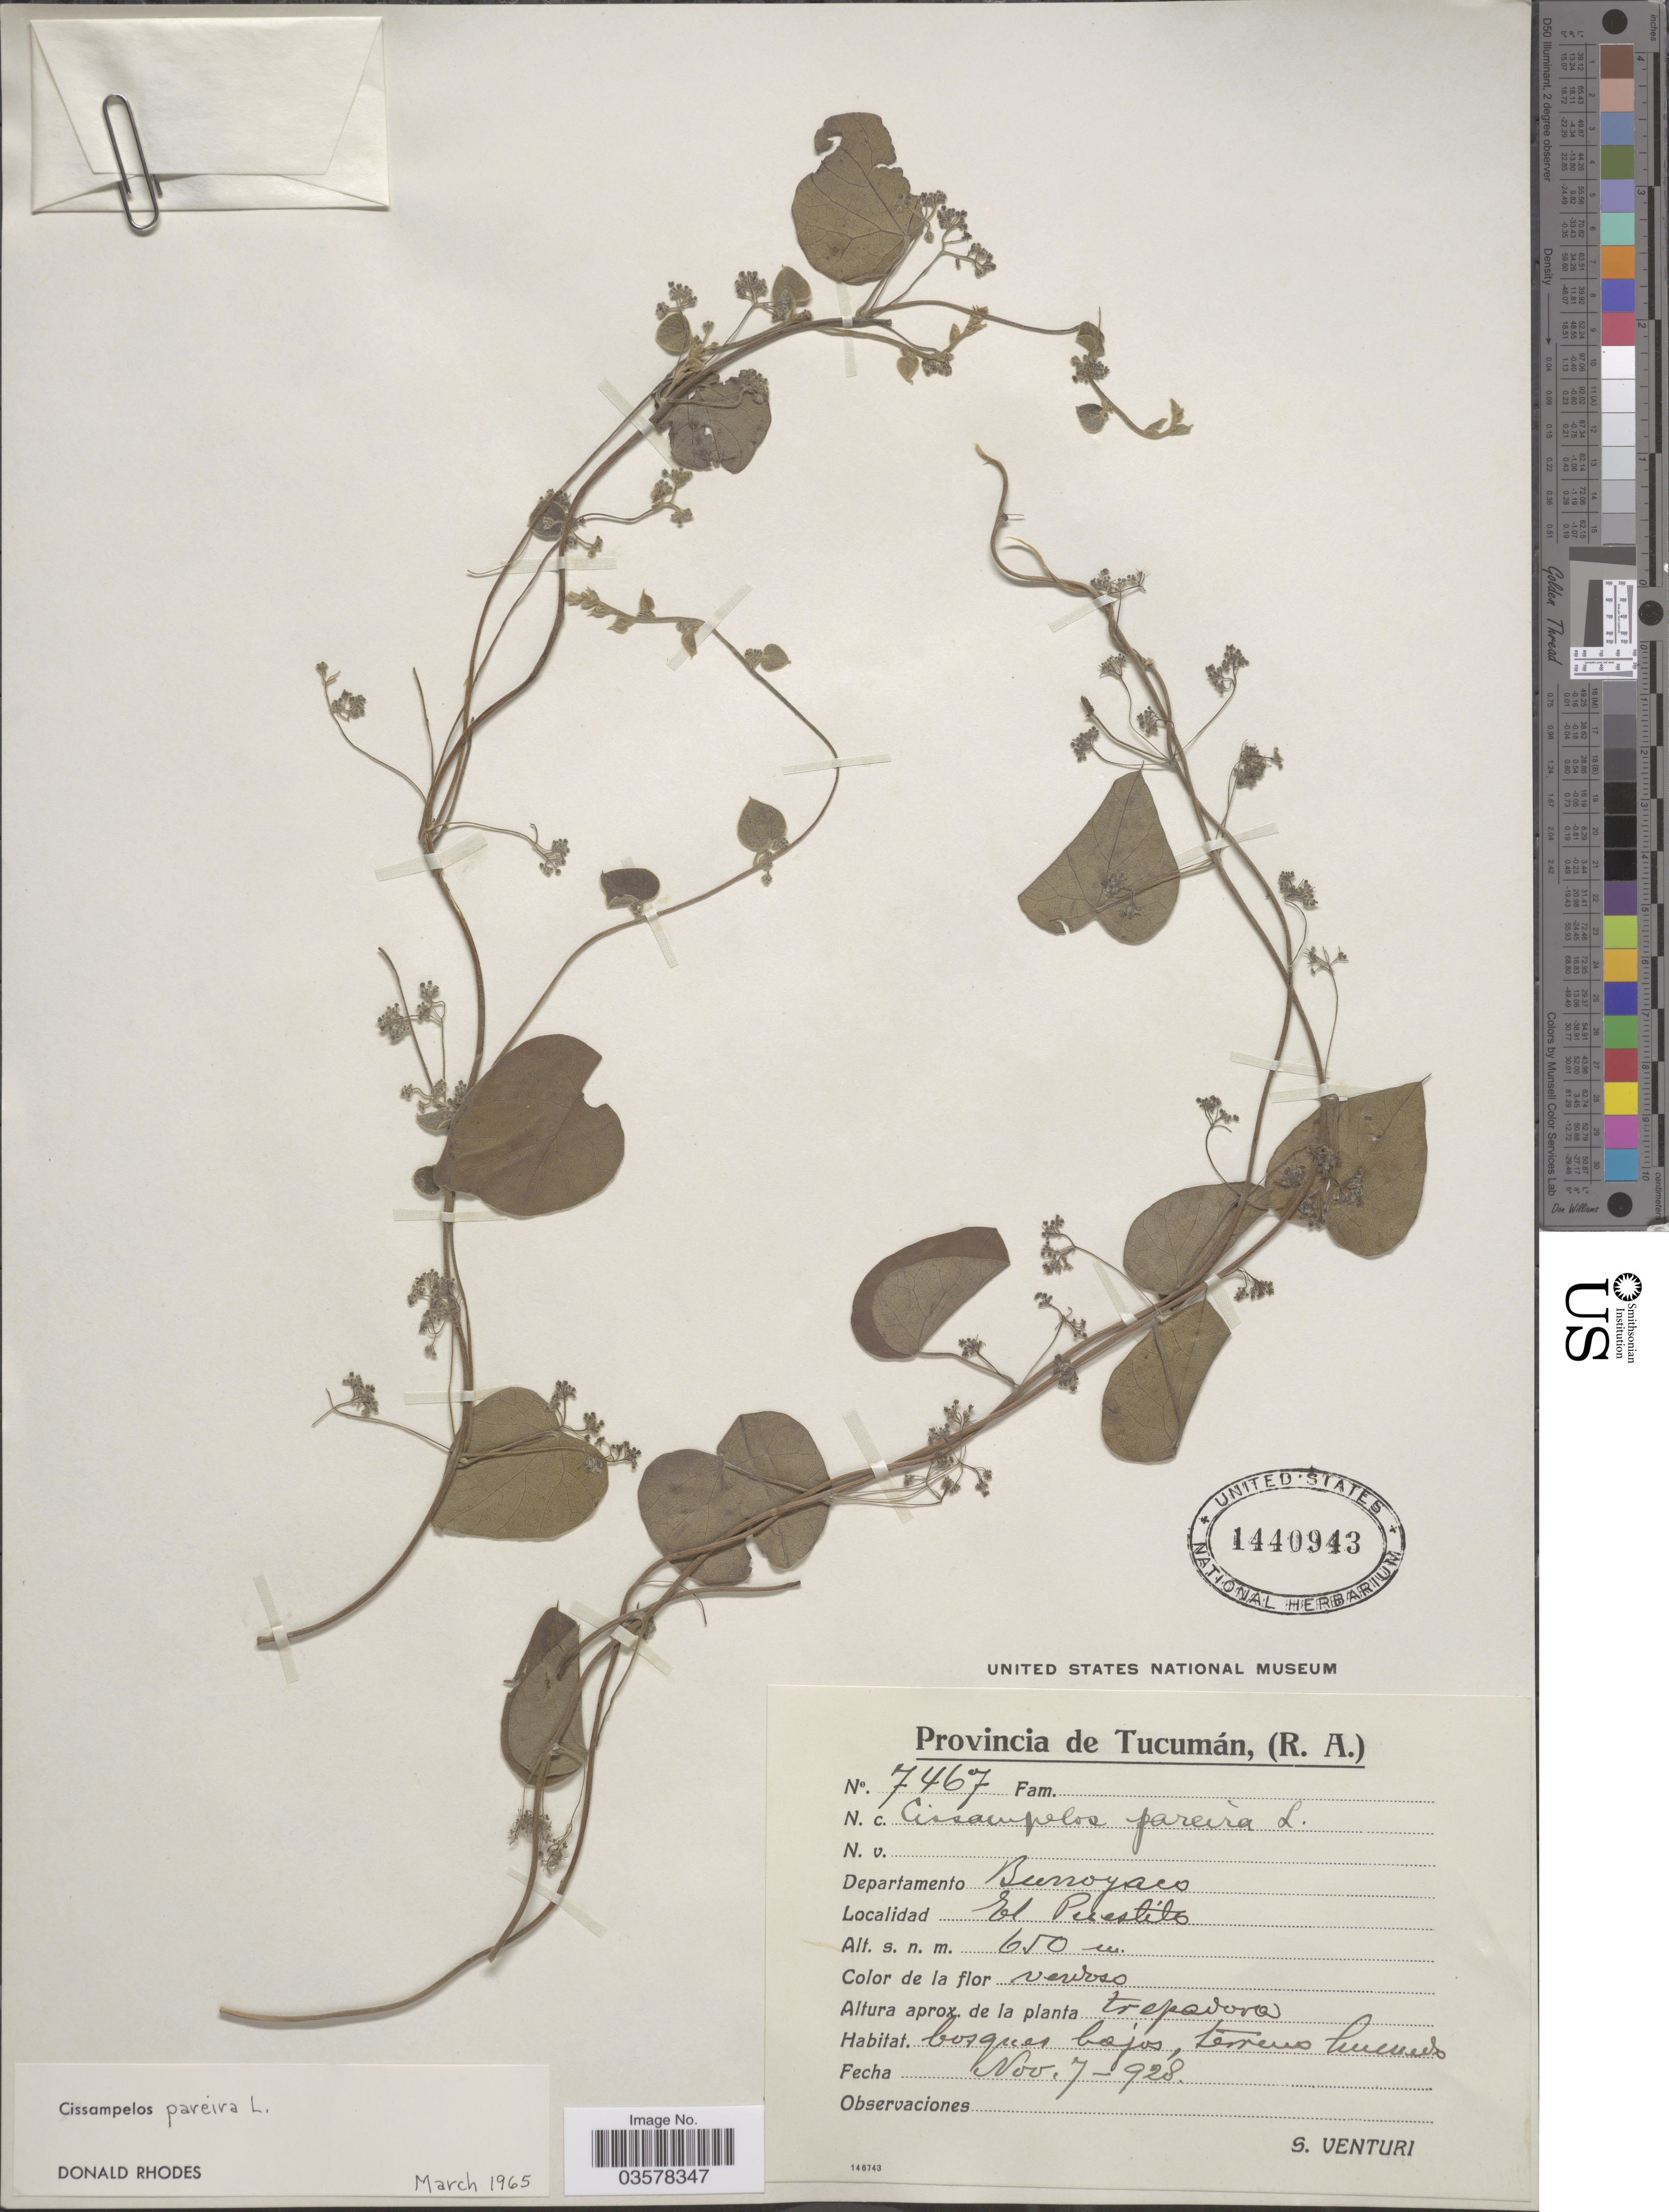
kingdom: Plantae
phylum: Tracheophyta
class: Magnoliopsida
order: Ranunculales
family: Menispermaceae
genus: Cissampelos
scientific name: Cissampelos pareira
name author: L.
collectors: S. Venturi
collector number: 7467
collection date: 1928-11-07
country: Argentina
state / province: Tucuman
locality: Departamento Burroyaco, El Puestito.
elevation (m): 650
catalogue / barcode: US 1440943